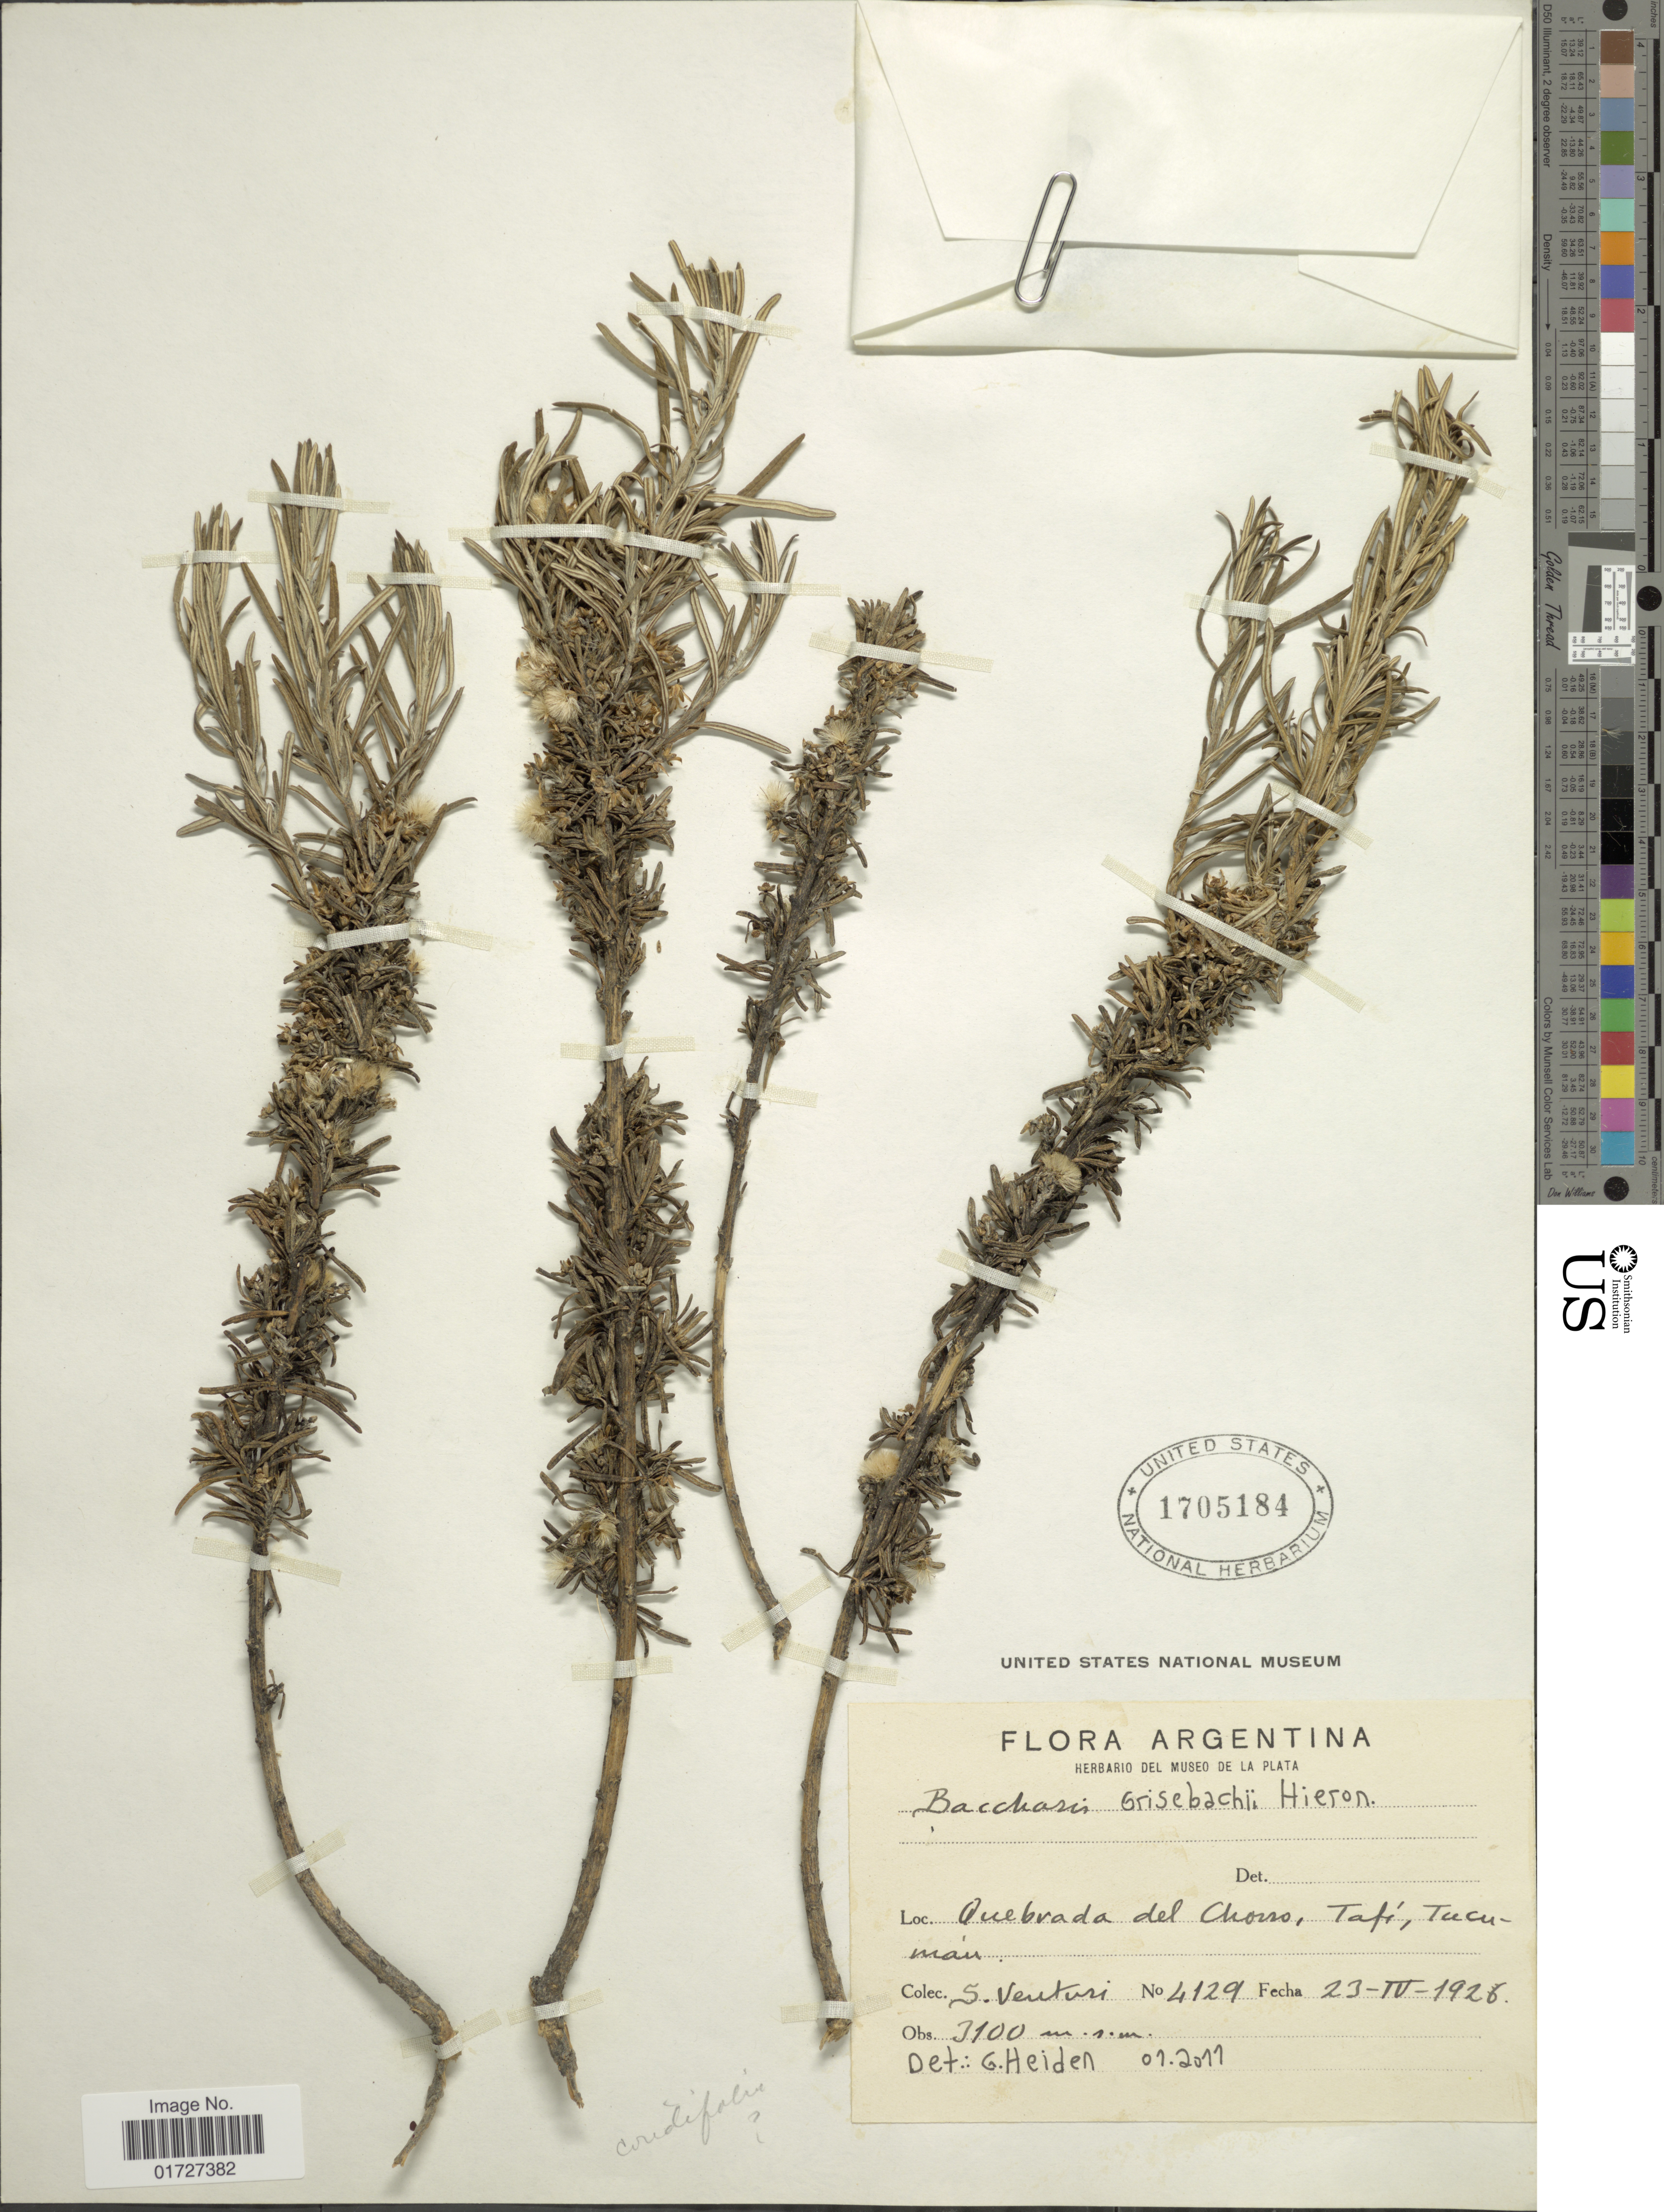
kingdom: Plantae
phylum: Tracheophyta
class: Magnoliopsida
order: Asterales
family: Asteraceae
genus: Baccharis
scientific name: Baccharis grisebachii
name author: Hieron.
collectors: S. Venturi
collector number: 4129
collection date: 1926-04-23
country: Argentina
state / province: Tucuman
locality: Quebrada del Chorro, Tafi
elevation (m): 3100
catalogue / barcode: US 1705184